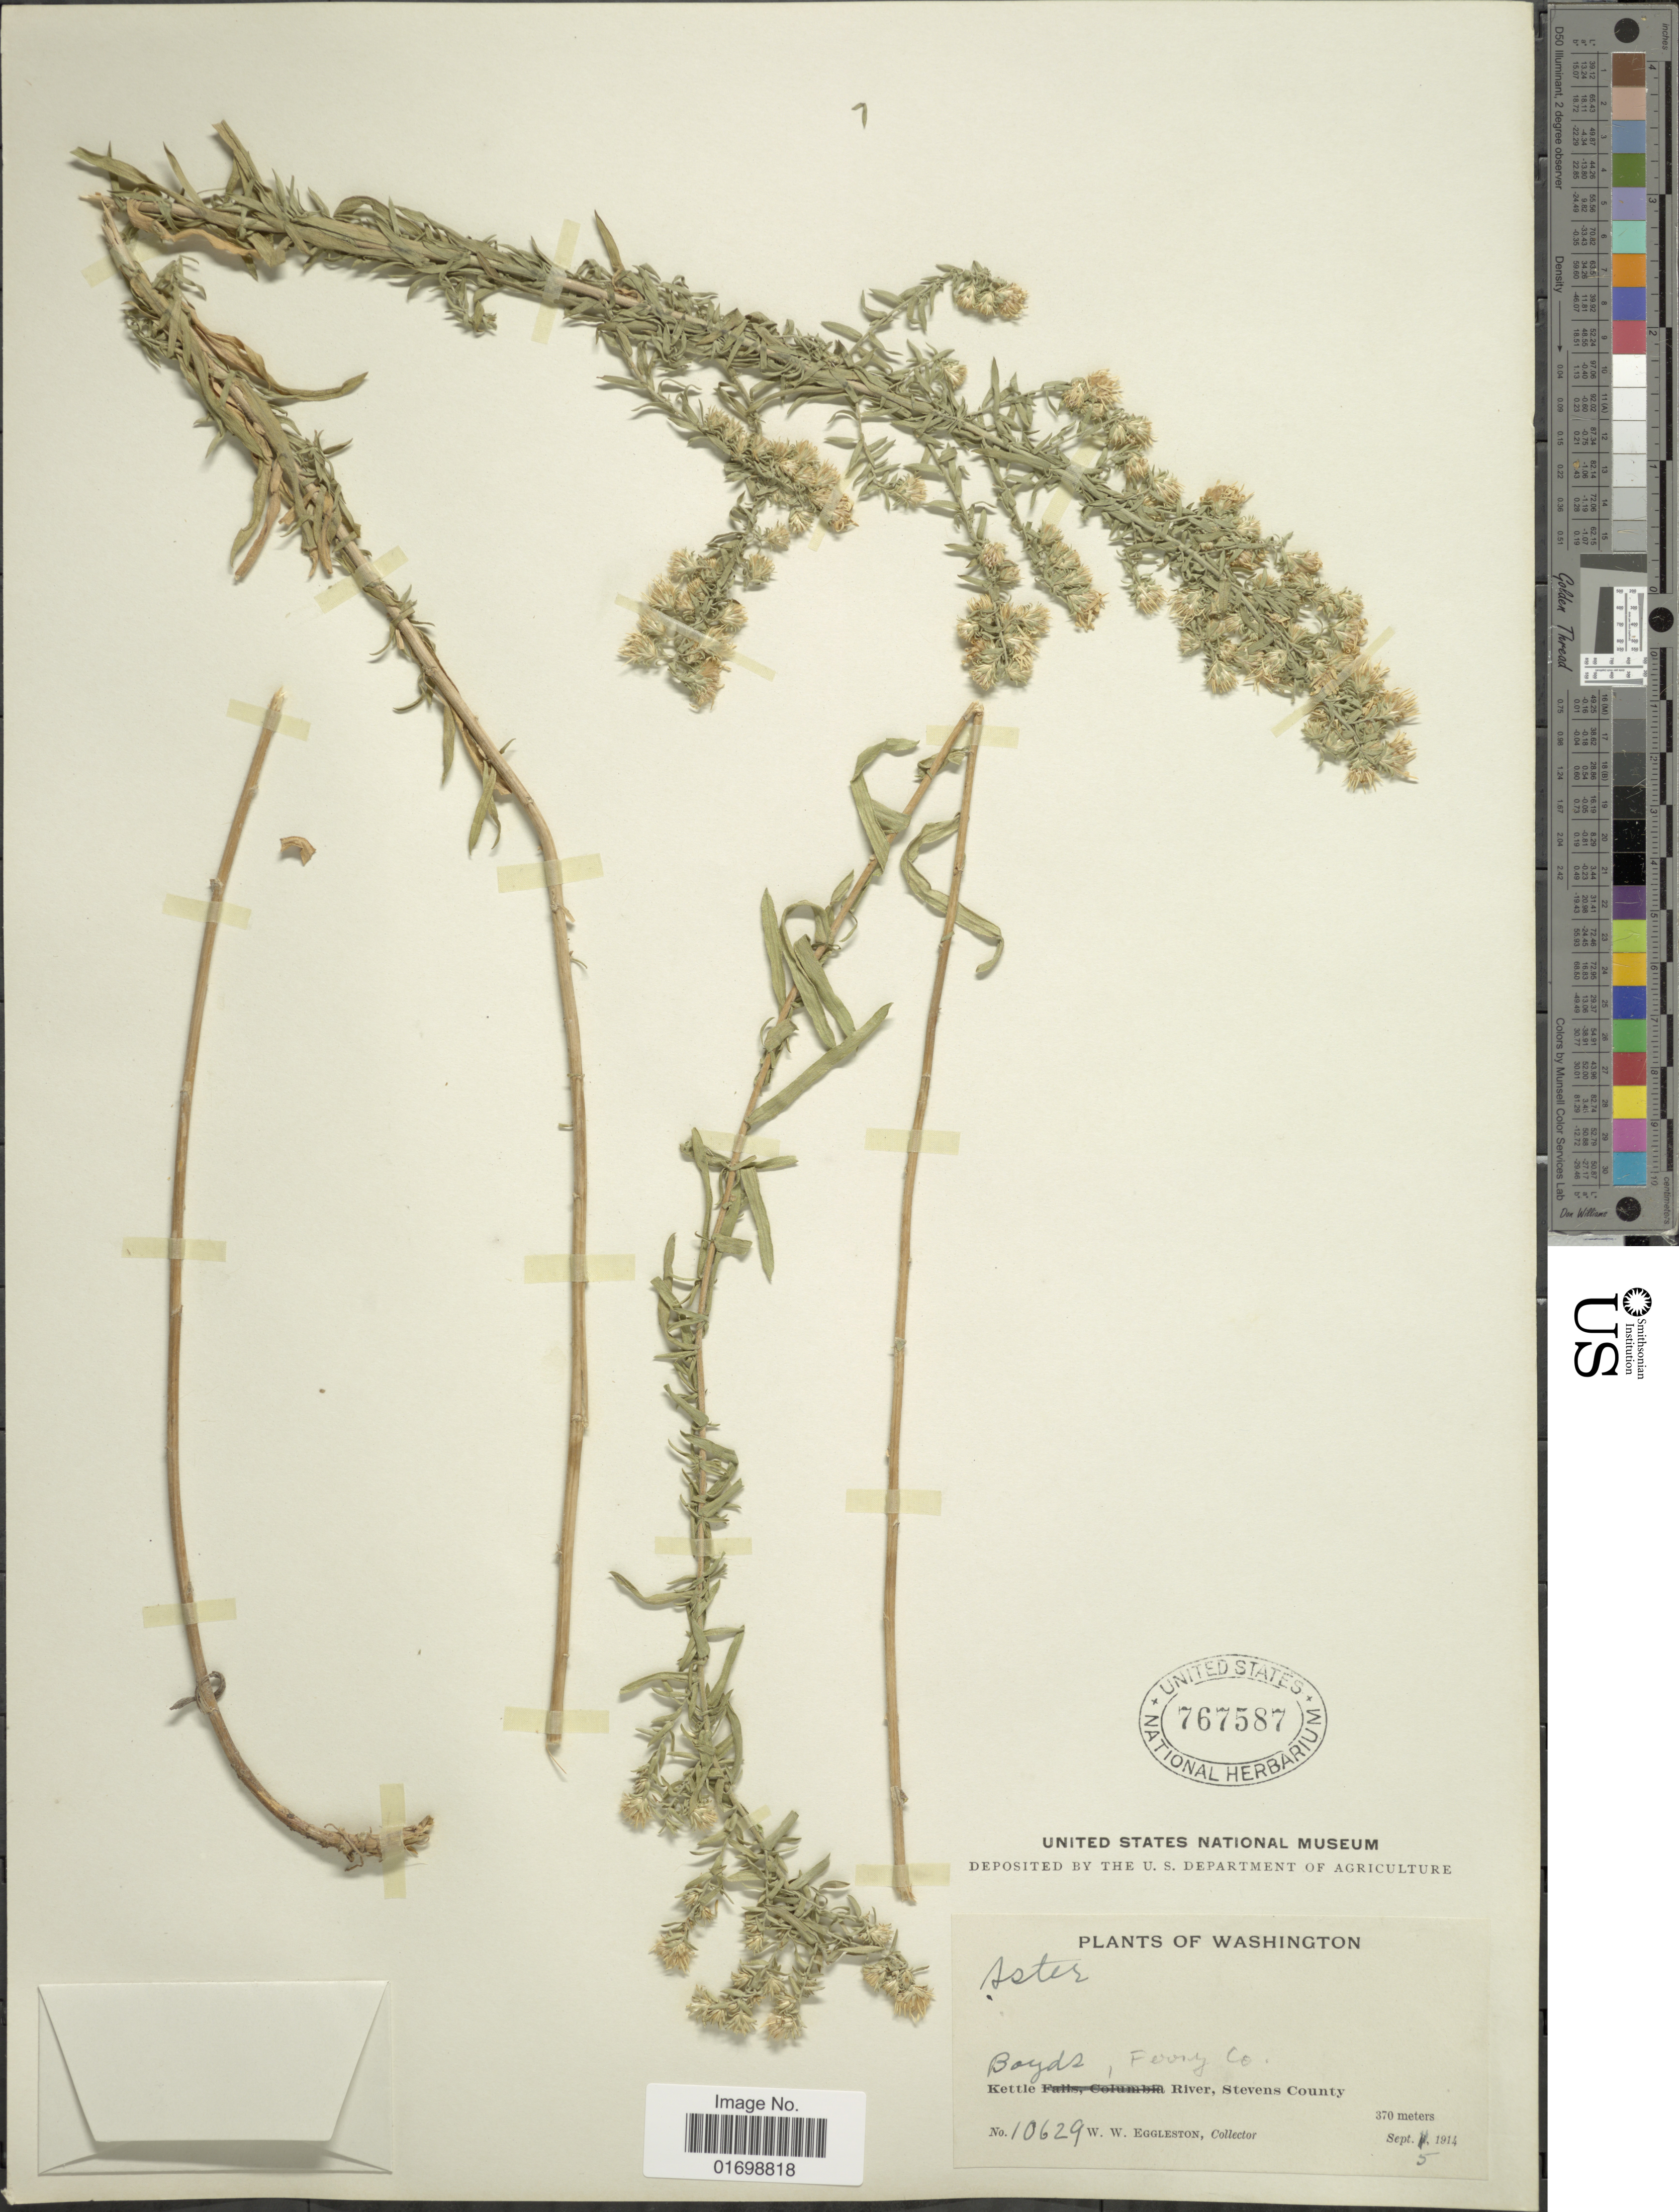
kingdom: Plantae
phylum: Tracheophyta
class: Magnoliopsida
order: Asterales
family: Asteraceae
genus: Symphyotrichum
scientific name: Symphyotrichum ericoides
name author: (L.) G.L. Nesom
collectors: W. W. Eggleston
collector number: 10629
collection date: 1914-09-05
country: United States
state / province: Washington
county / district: Ferry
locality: Boyds, Ferry Co., Kettle River, Stevens County.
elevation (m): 370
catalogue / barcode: US 767587